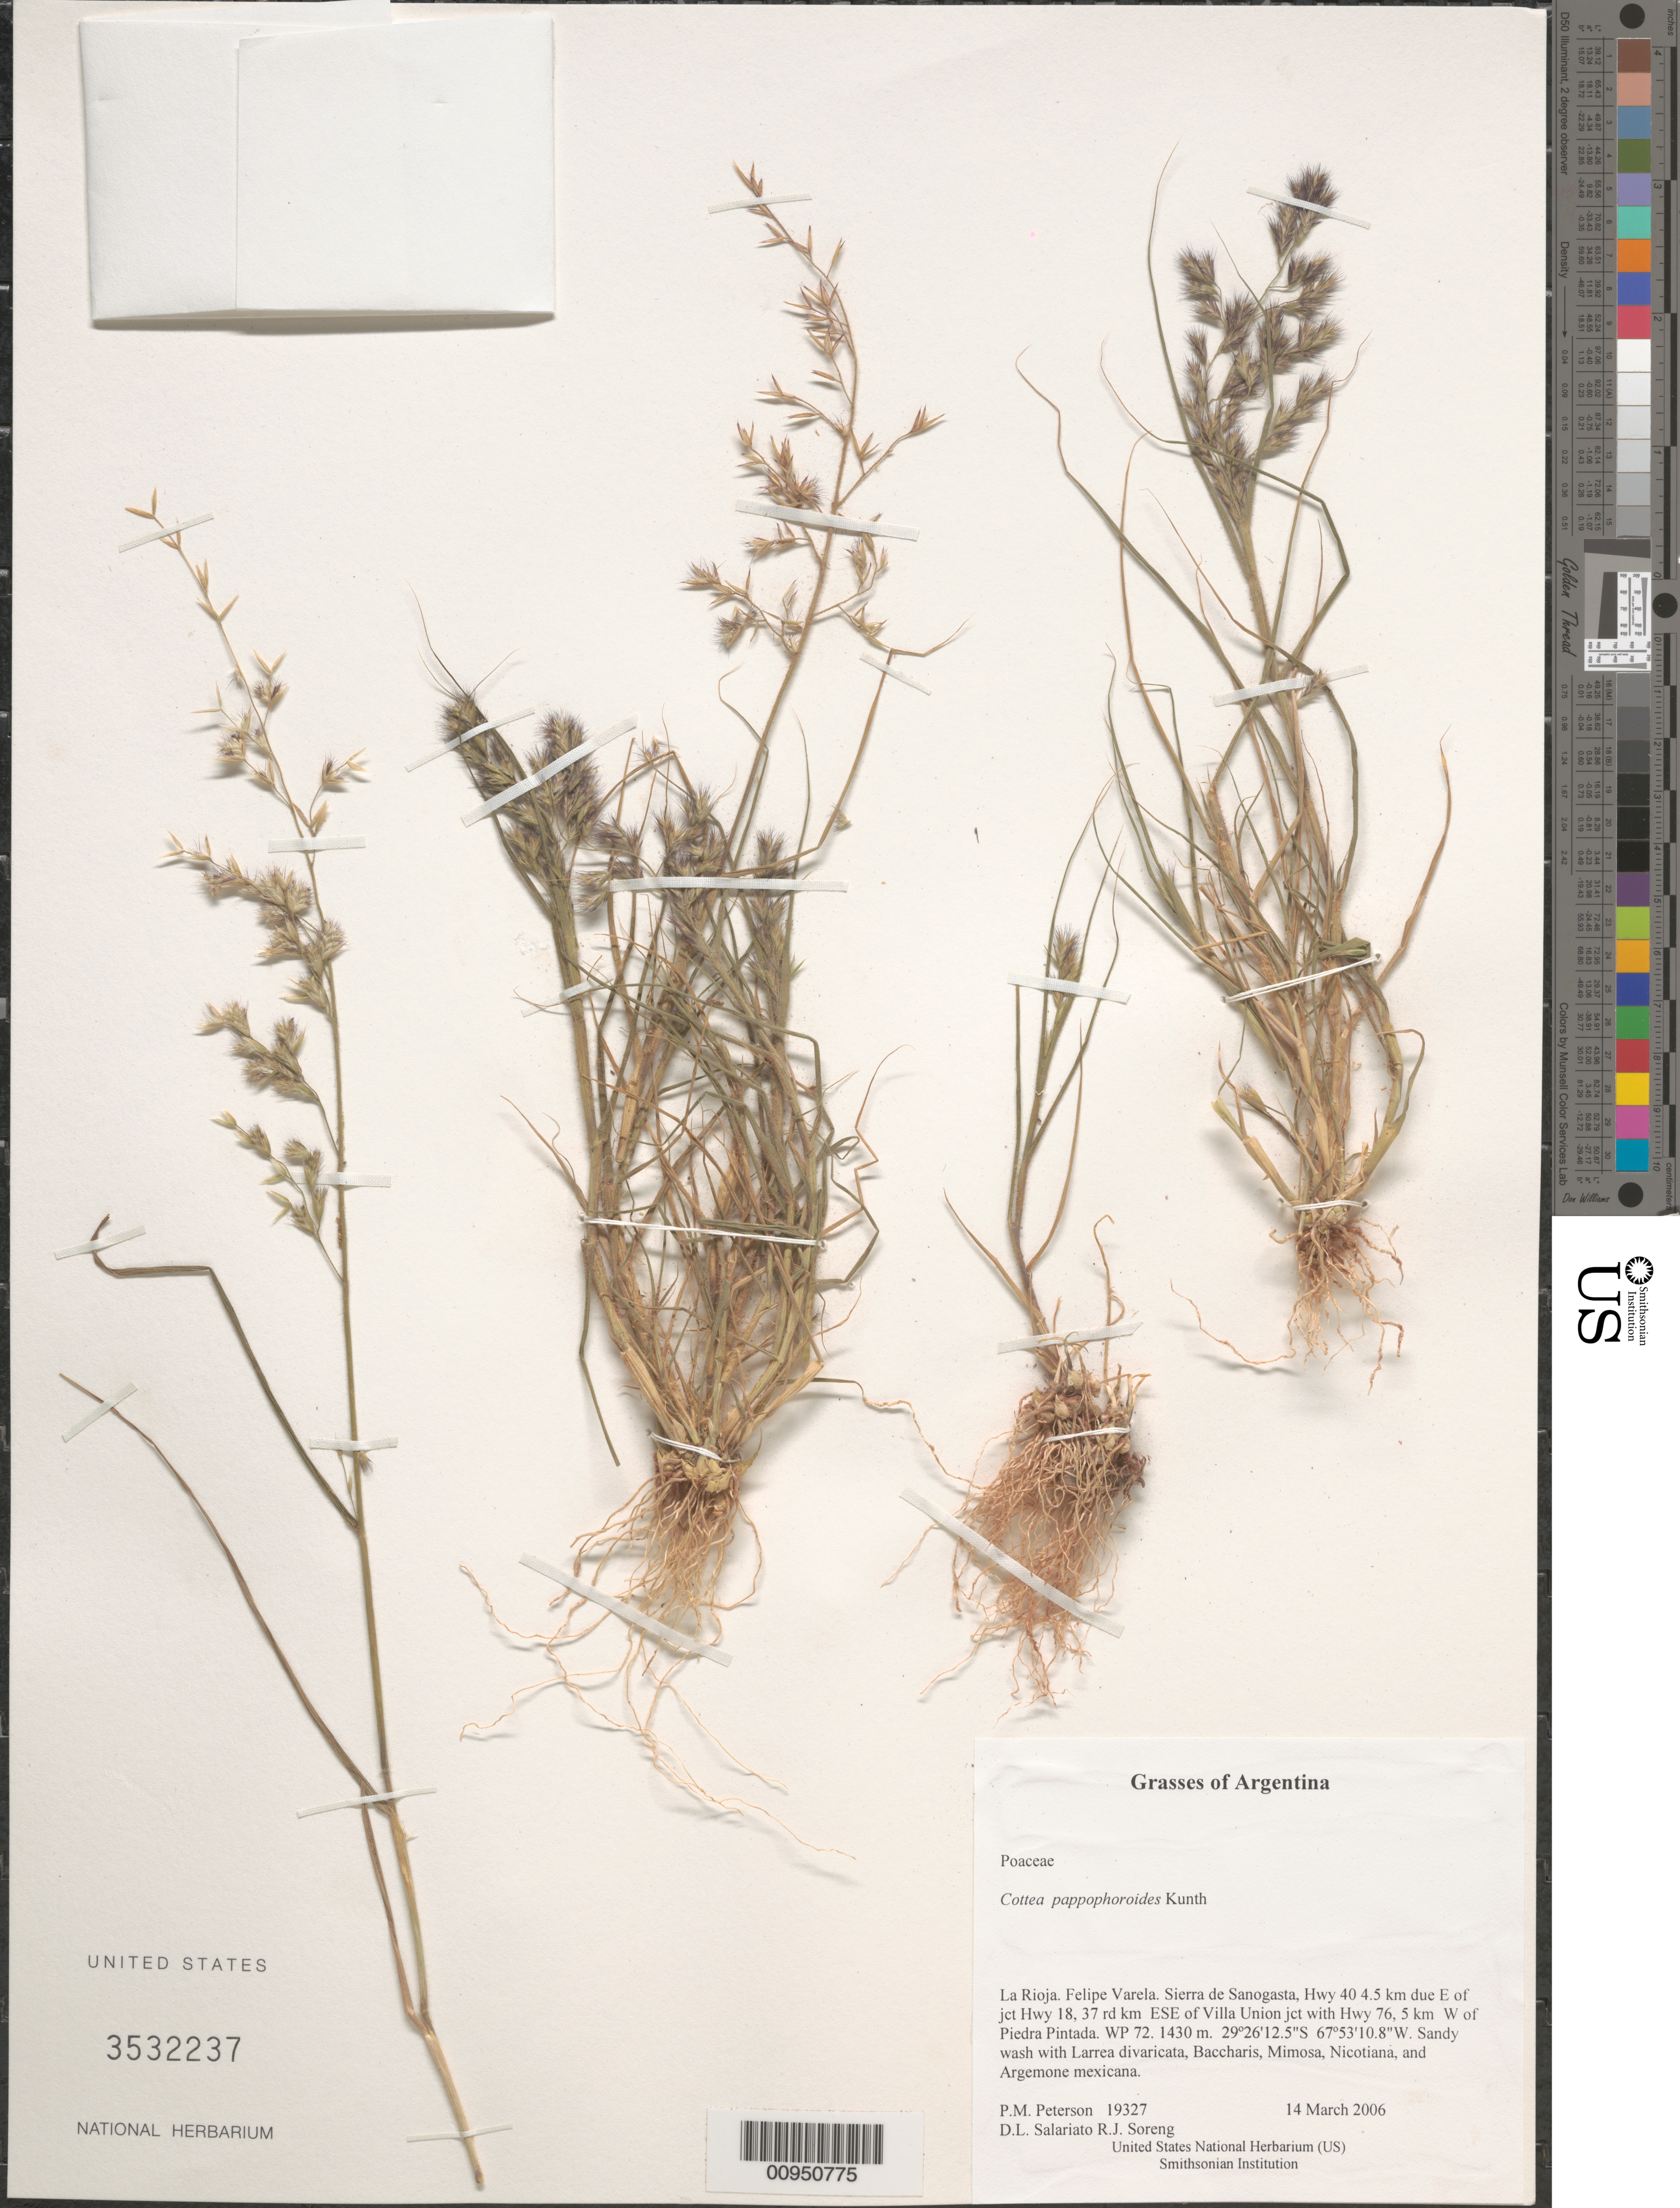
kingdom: Plantae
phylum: Tracheophyta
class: Liliopsida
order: Poales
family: Poaceae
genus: Cottea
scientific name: Cottea pappophoroides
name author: Kunth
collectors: P. M. Peterson, R. J. Soreng, D. Salariato & A. Panizza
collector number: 19327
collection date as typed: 14 Mar 2006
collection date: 2006-03-14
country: Argentina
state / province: La Rioja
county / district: Felipe Varela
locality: Sierra de Sanogasta, Hwy 40 4.5 km due E of jct Hwy 18, 37 rd km ESE of Villa Union jct with Hwy 76, 5 km W of Piedra Pintada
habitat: Sandy wash with Larrea divaricata, Baccharis, Mimosa, Nicotiana, and Argemone mexicana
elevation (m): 1430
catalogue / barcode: US 3532237